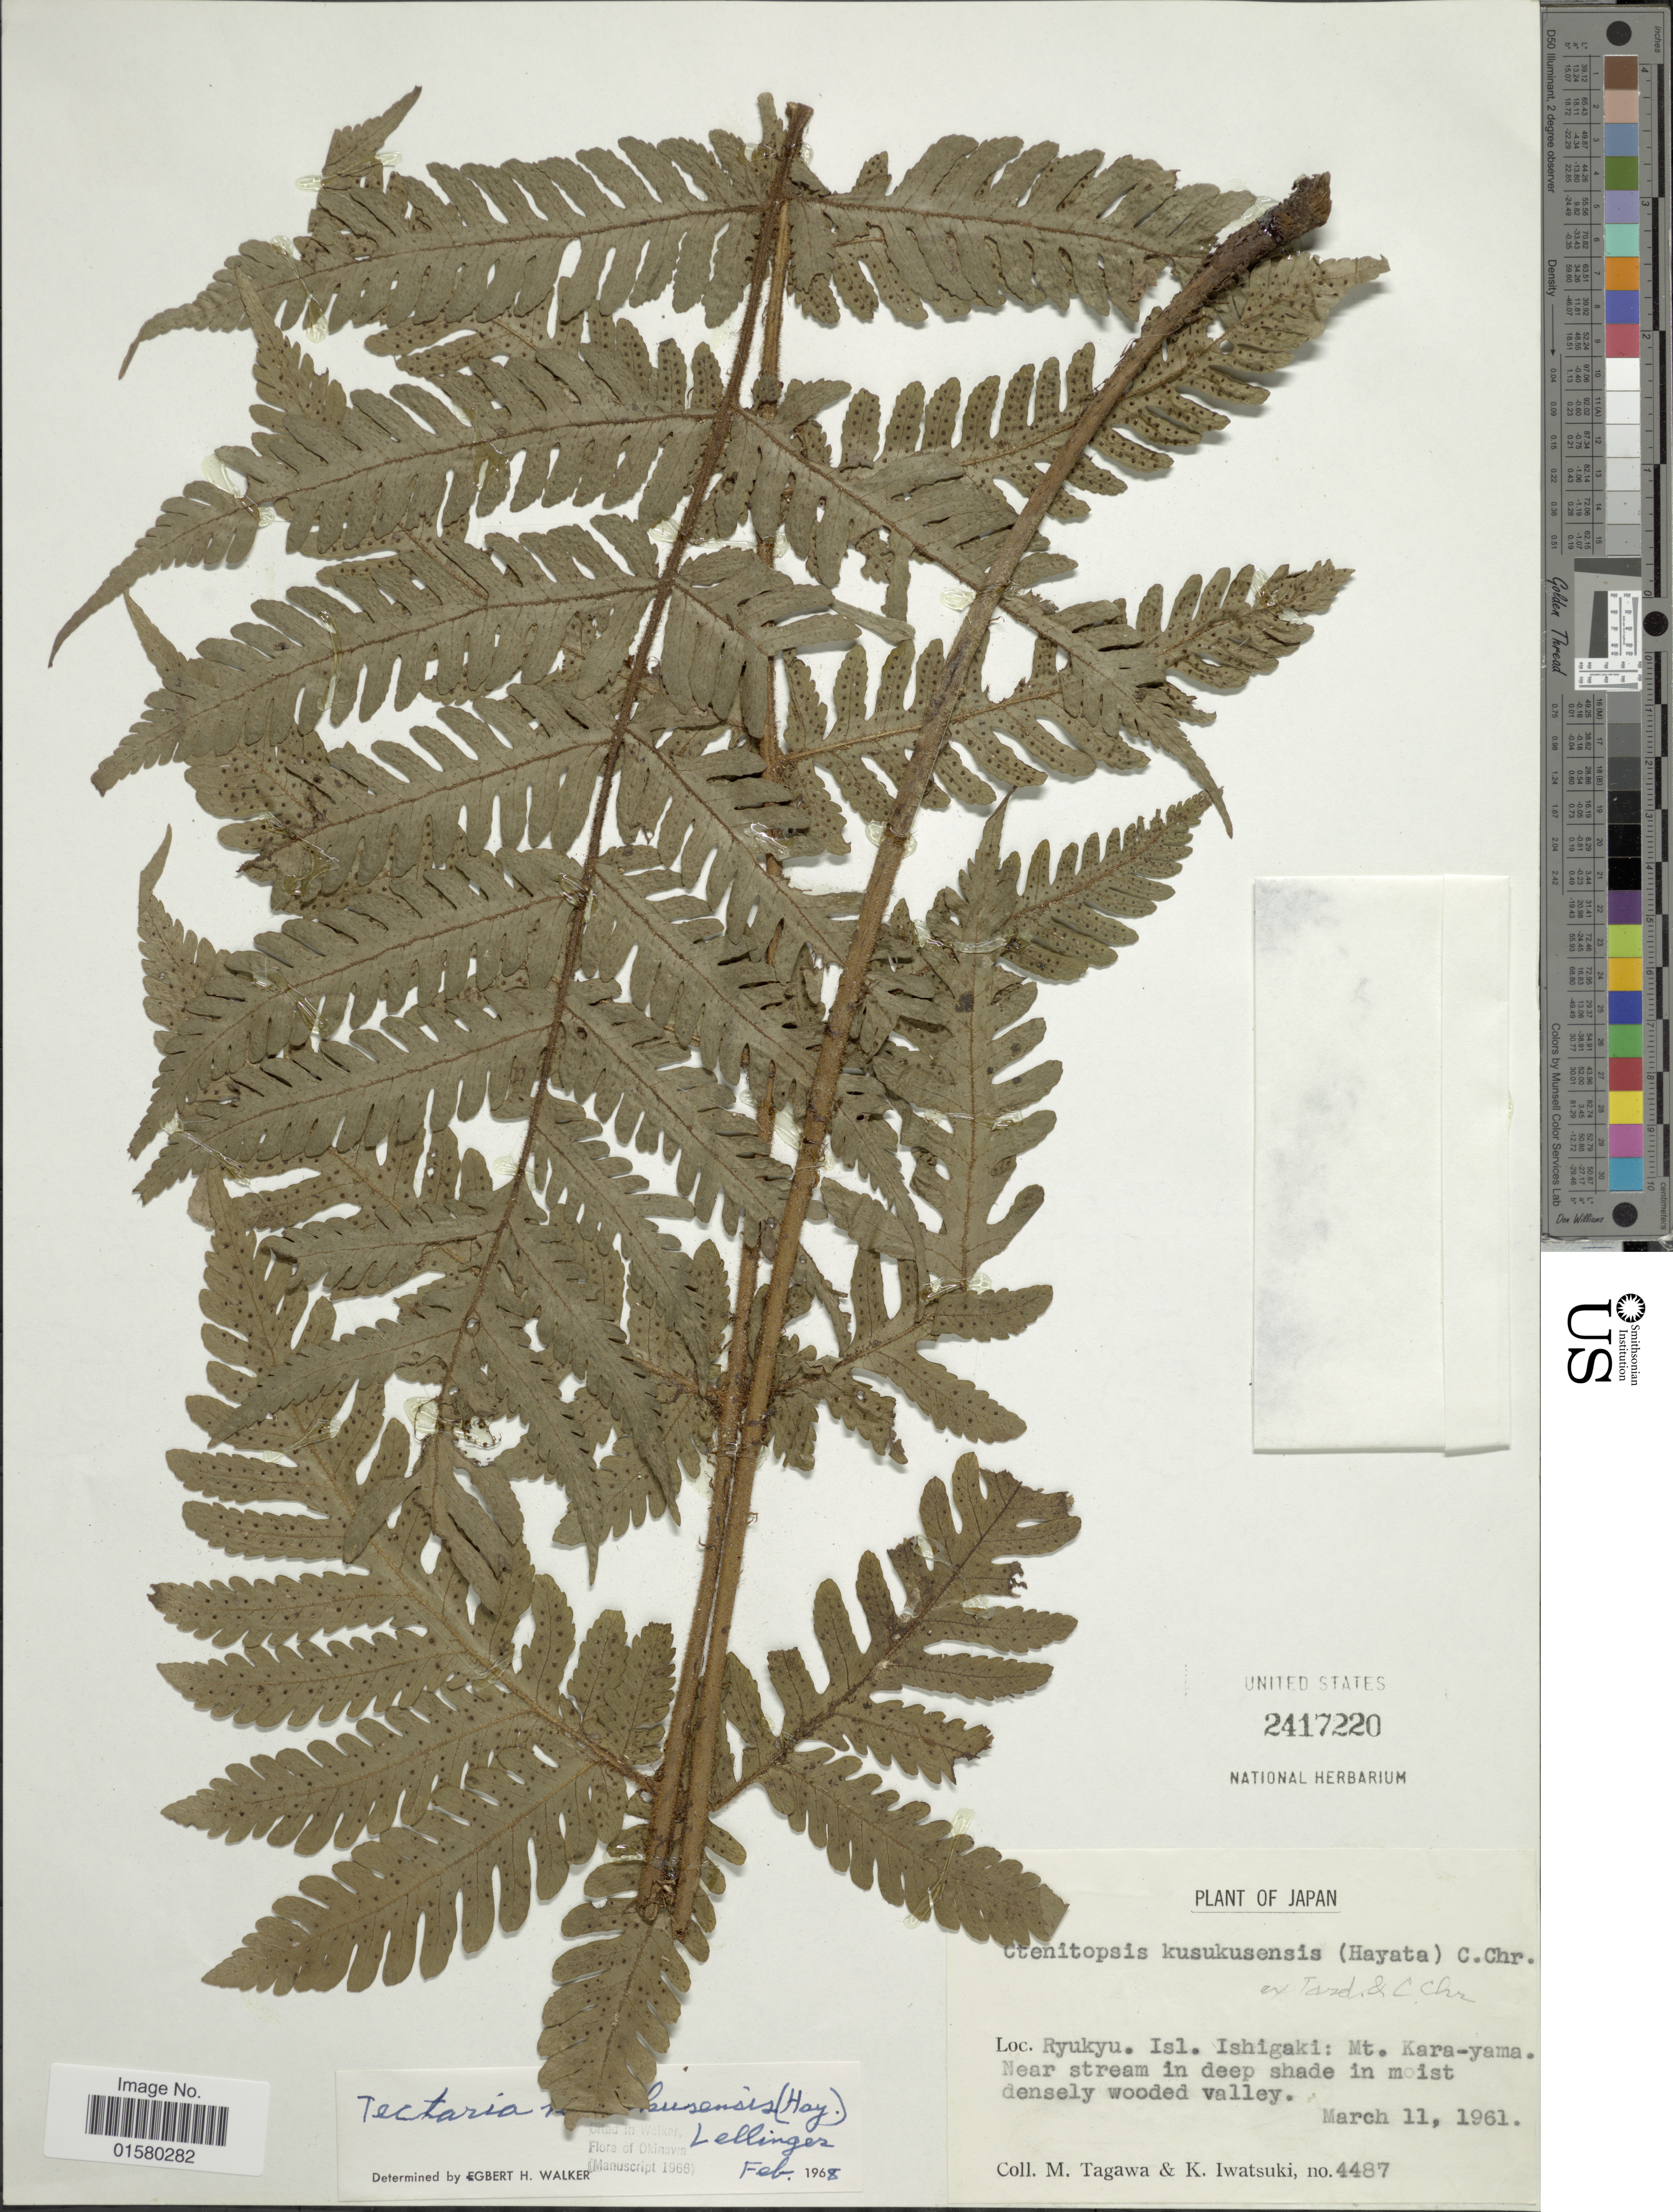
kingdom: Plantae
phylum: Tracheophyta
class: Polypodiopsida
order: Polypodiales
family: Tectariaceae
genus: Tectaria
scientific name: Tectaria kusukusensis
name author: (Hayata) Lellinger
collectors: M. Tagawa & K. Iwatsuki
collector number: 4487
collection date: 1961-03-11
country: Japan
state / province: Okinawa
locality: Ryukyu. Isl. Ishigaki: Mt. Kara-yama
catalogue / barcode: US 2417220